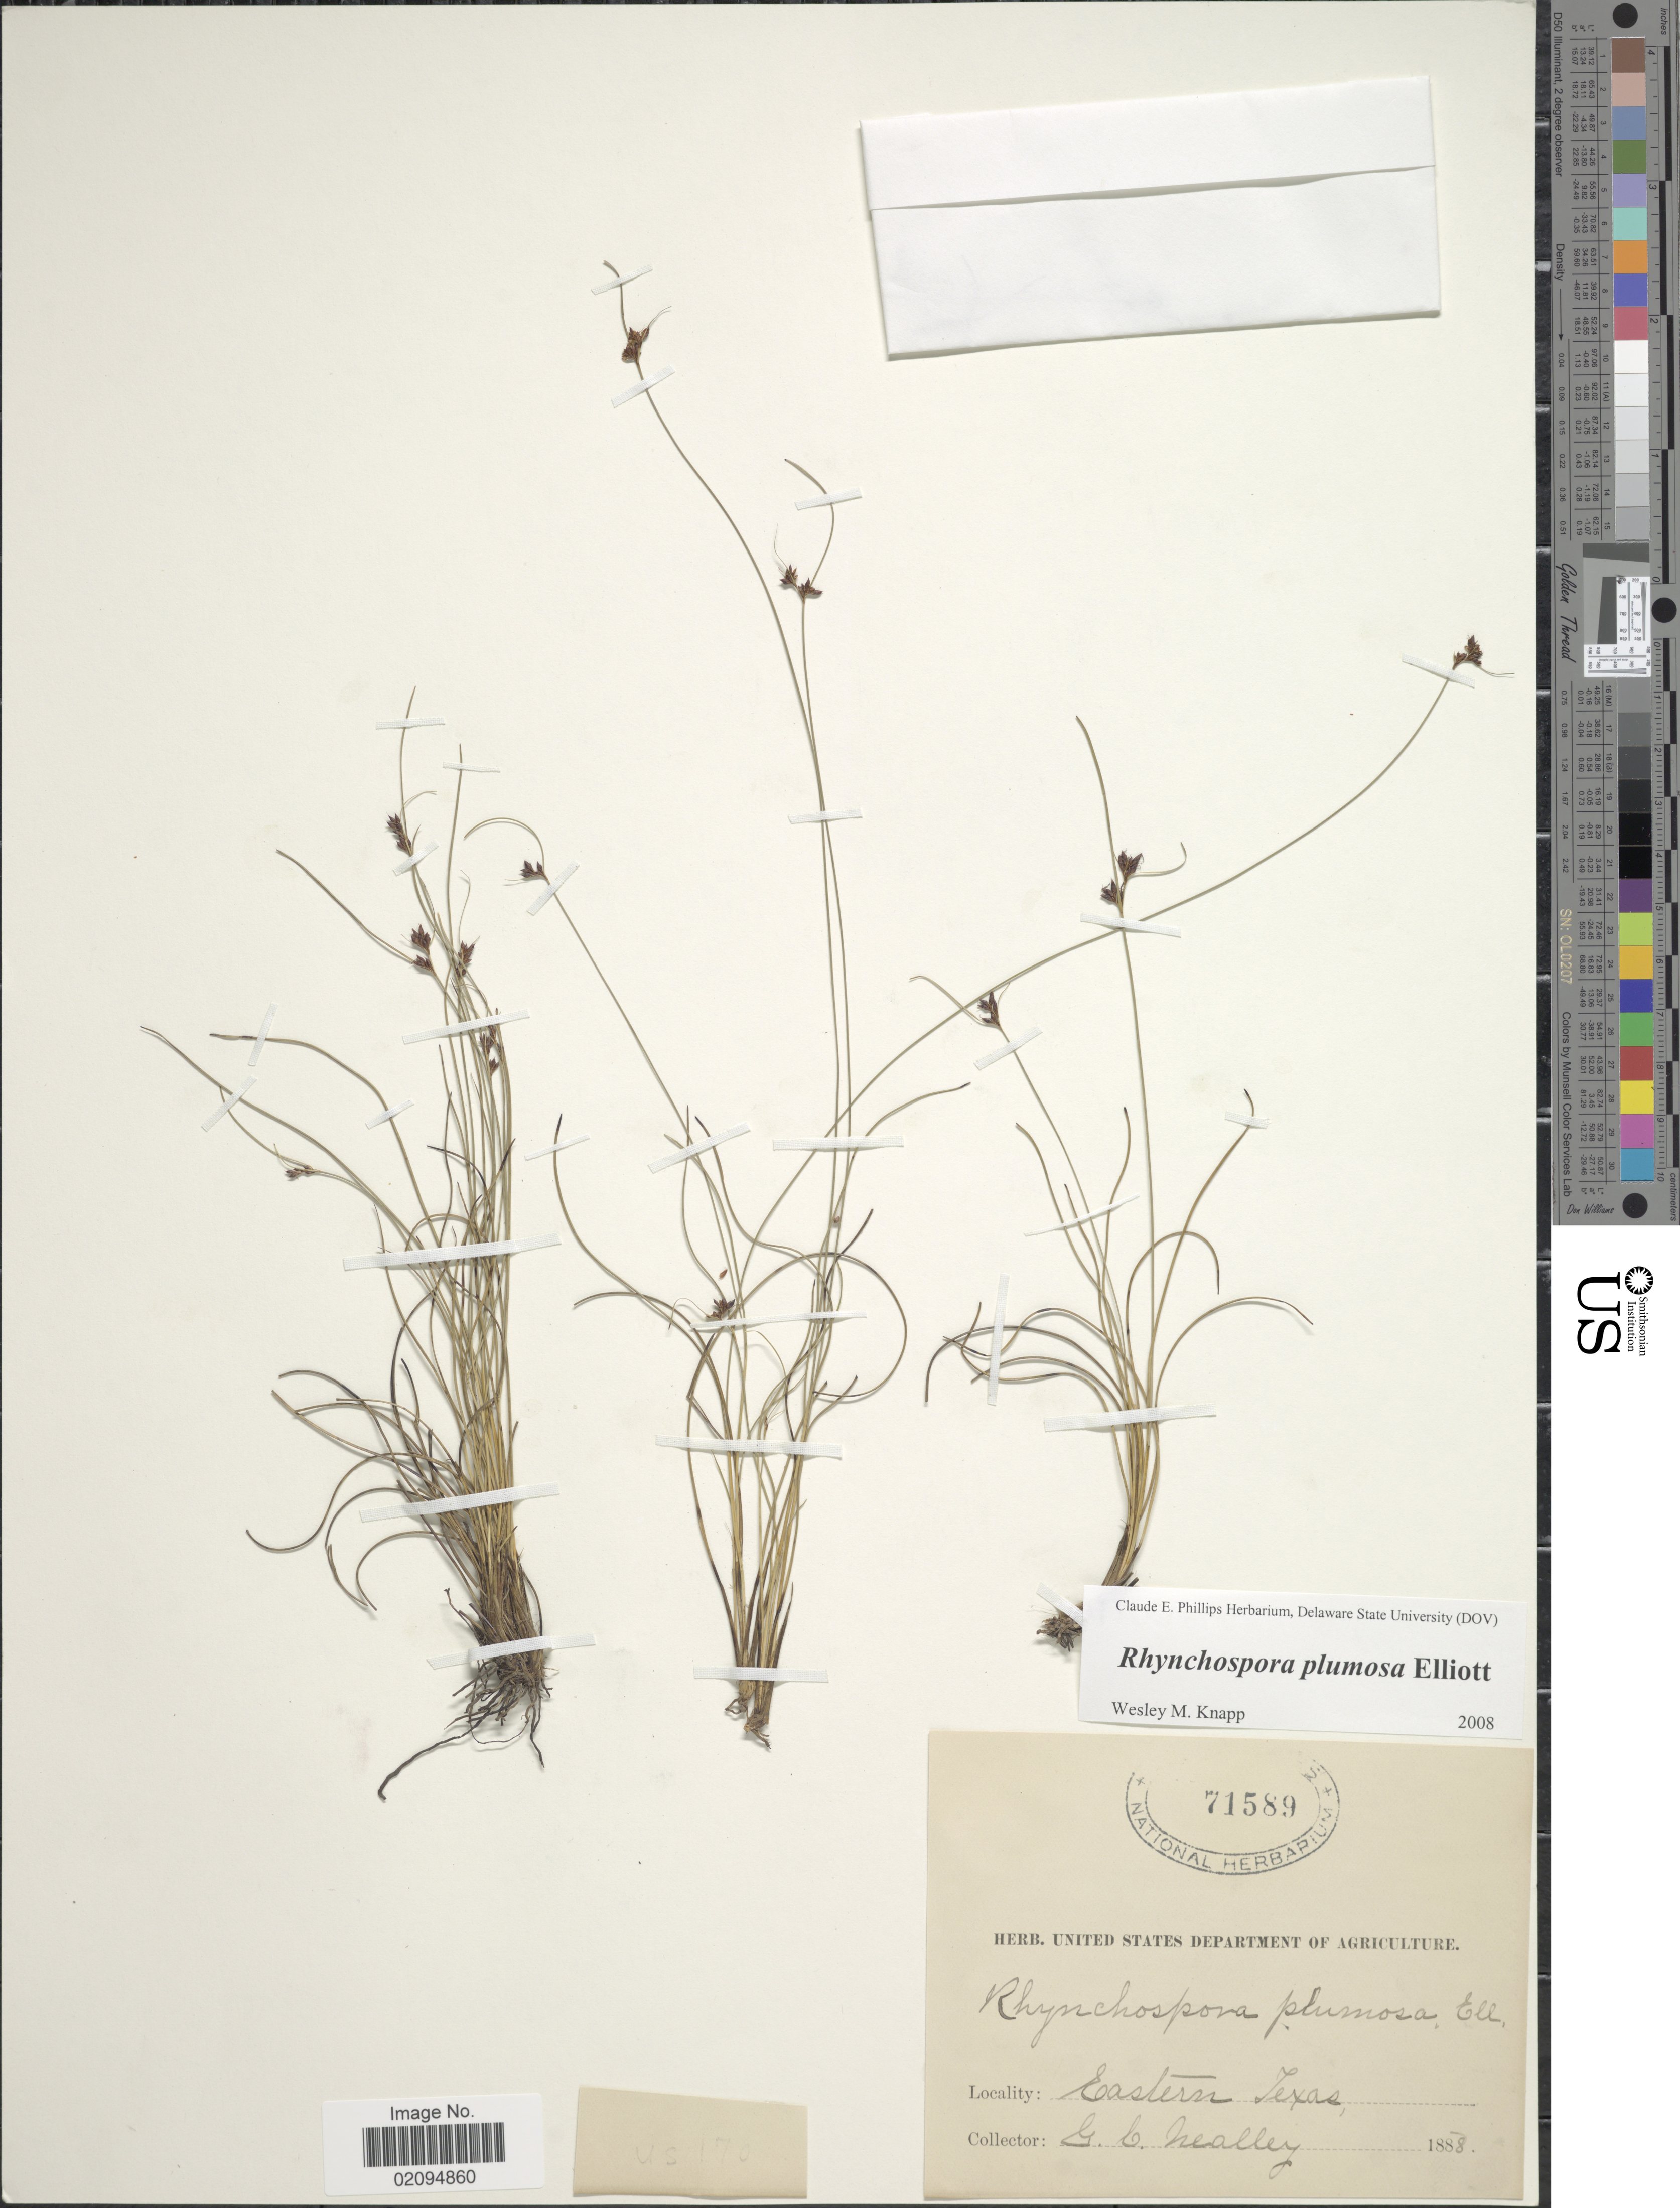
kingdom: Plantae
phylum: Tracheophyta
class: Liliopsida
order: Poales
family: Cyperaceae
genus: Rhynchospora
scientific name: Rhynchospora plumosa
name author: Elliott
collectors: G. C. Nealley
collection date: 1888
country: United States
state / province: Texas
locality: Eastern Texas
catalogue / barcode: US 71589